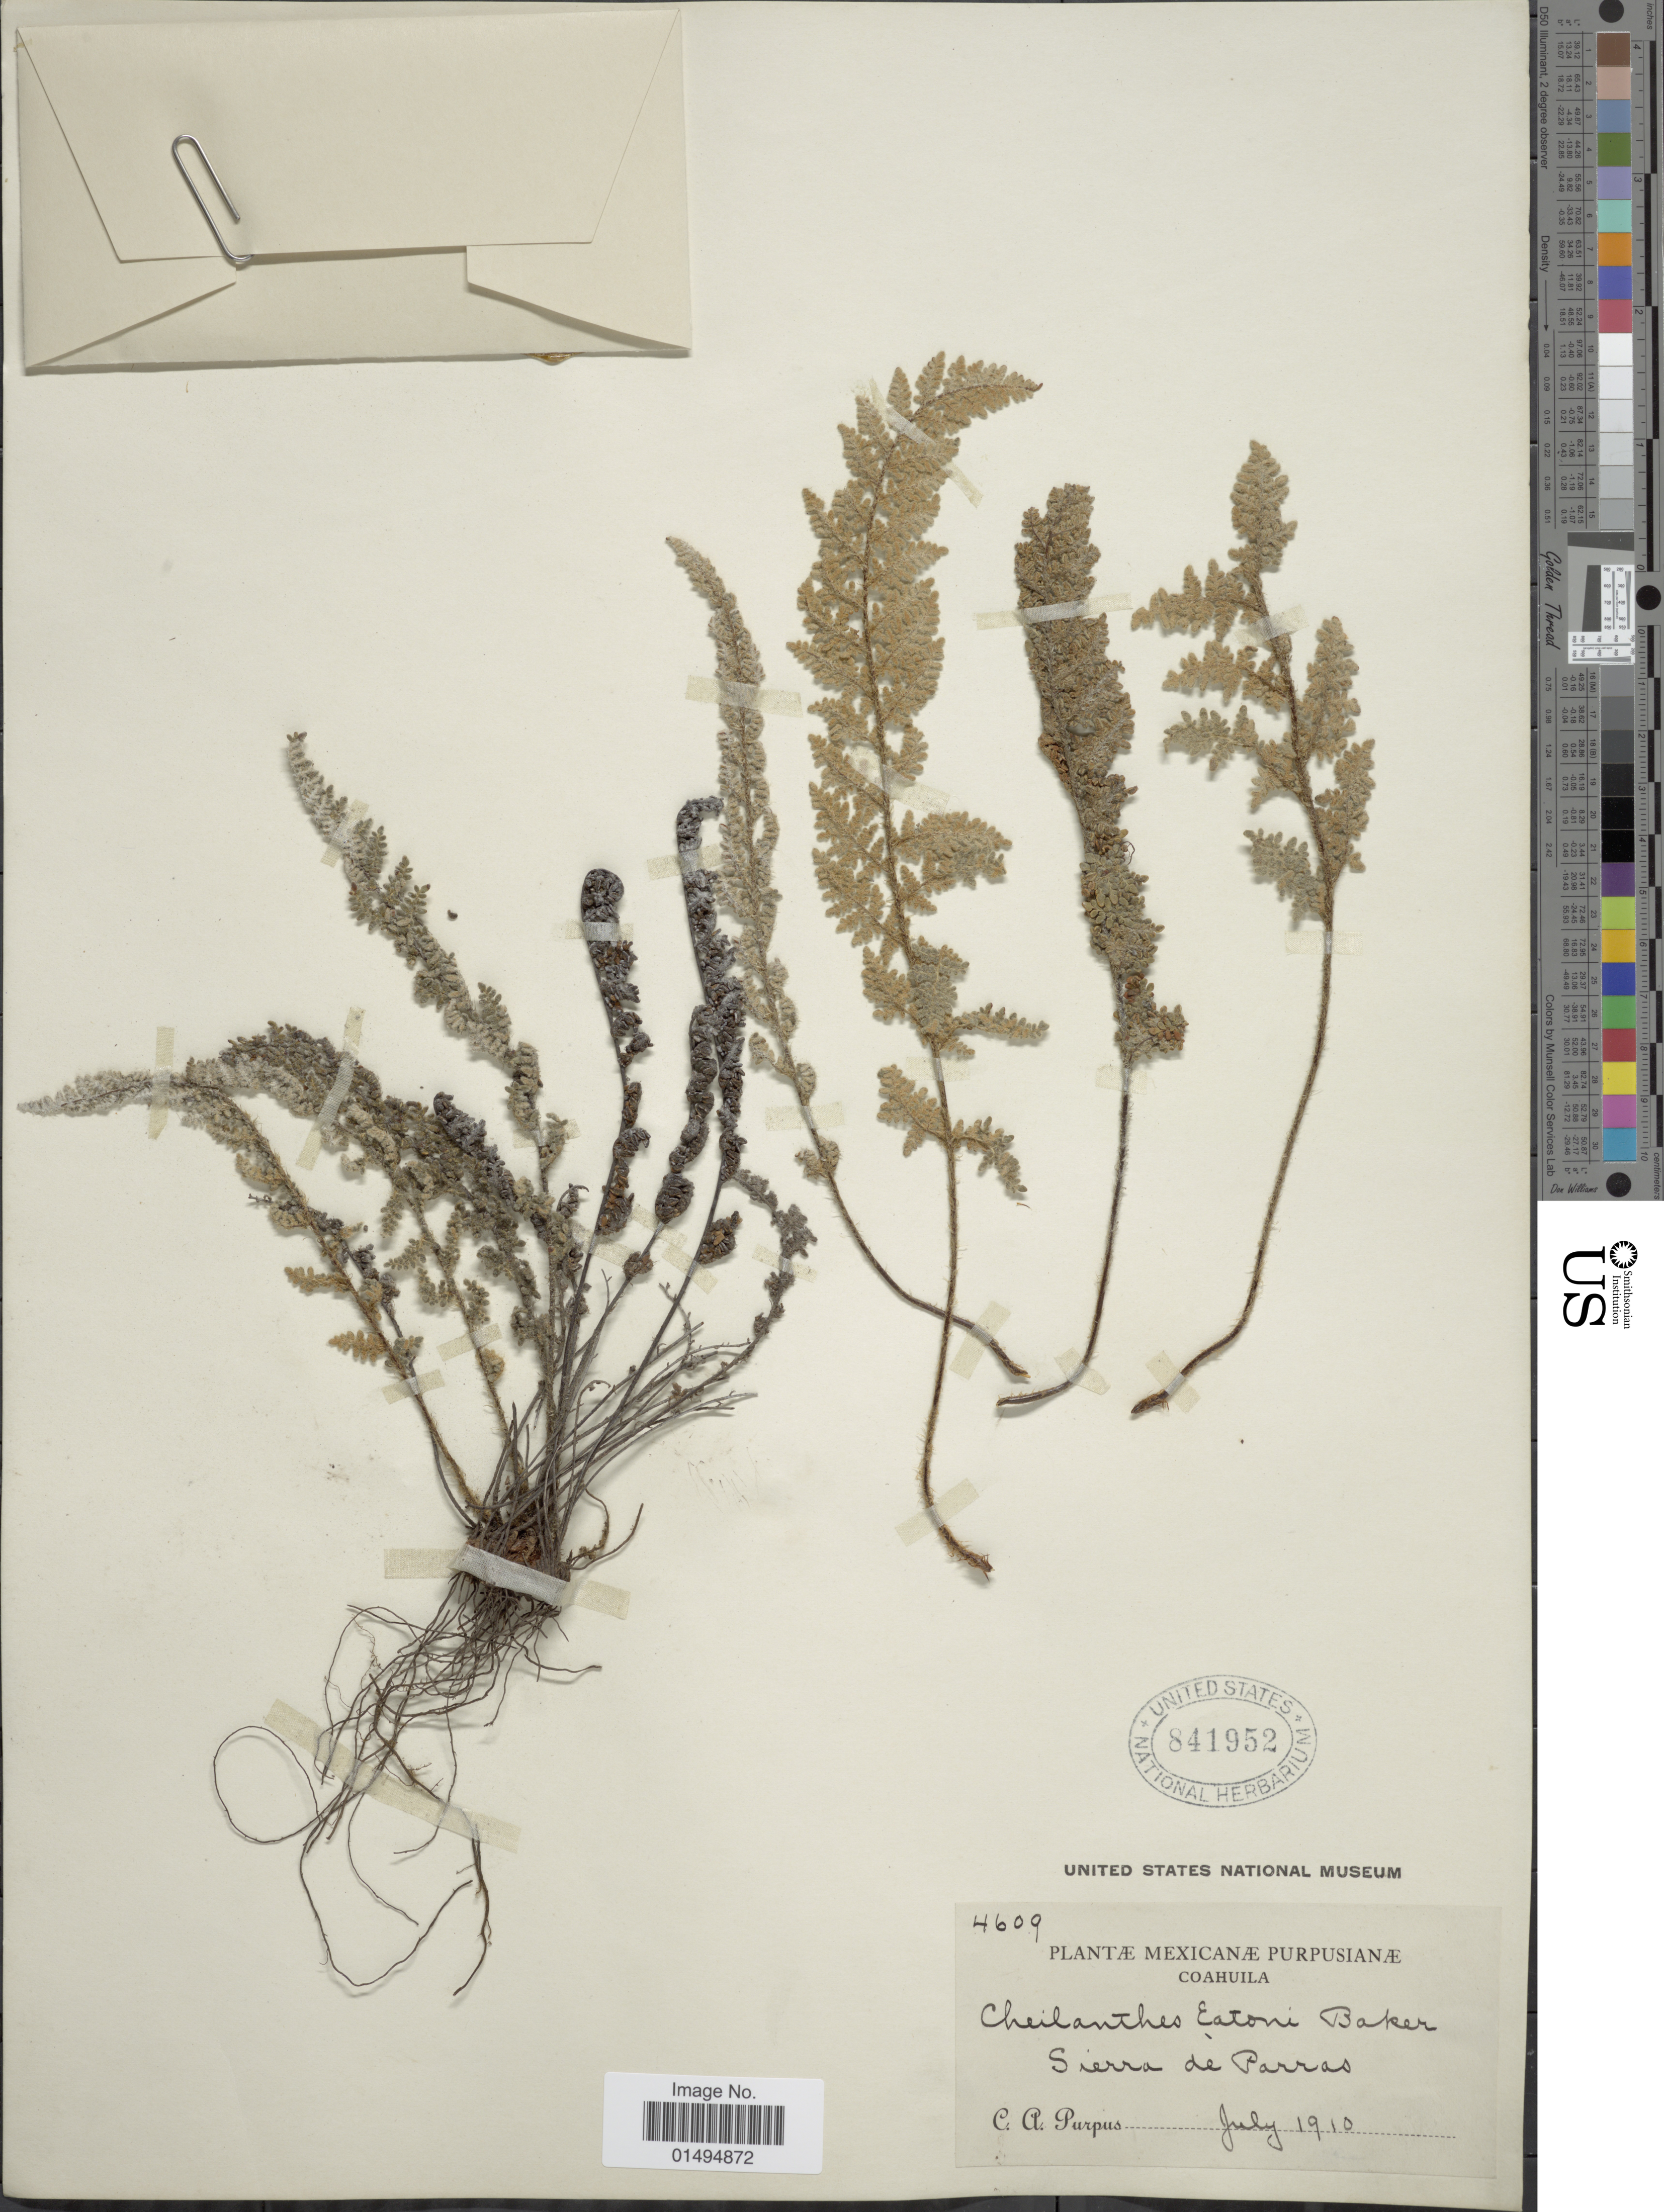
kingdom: Plantae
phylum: Tracheophyta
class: Polypodiopsida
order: Polypodiales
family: Pteridaceae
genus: Myriopteris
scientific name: Myriopteris rufa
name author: Fée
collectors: C. A. Purpus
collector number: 4609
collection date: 1910-07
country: Mexico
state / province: Coahuila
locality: Sierra de Parras, Coahuila. Mexicanae Purpusianae.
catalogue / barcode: US 841952